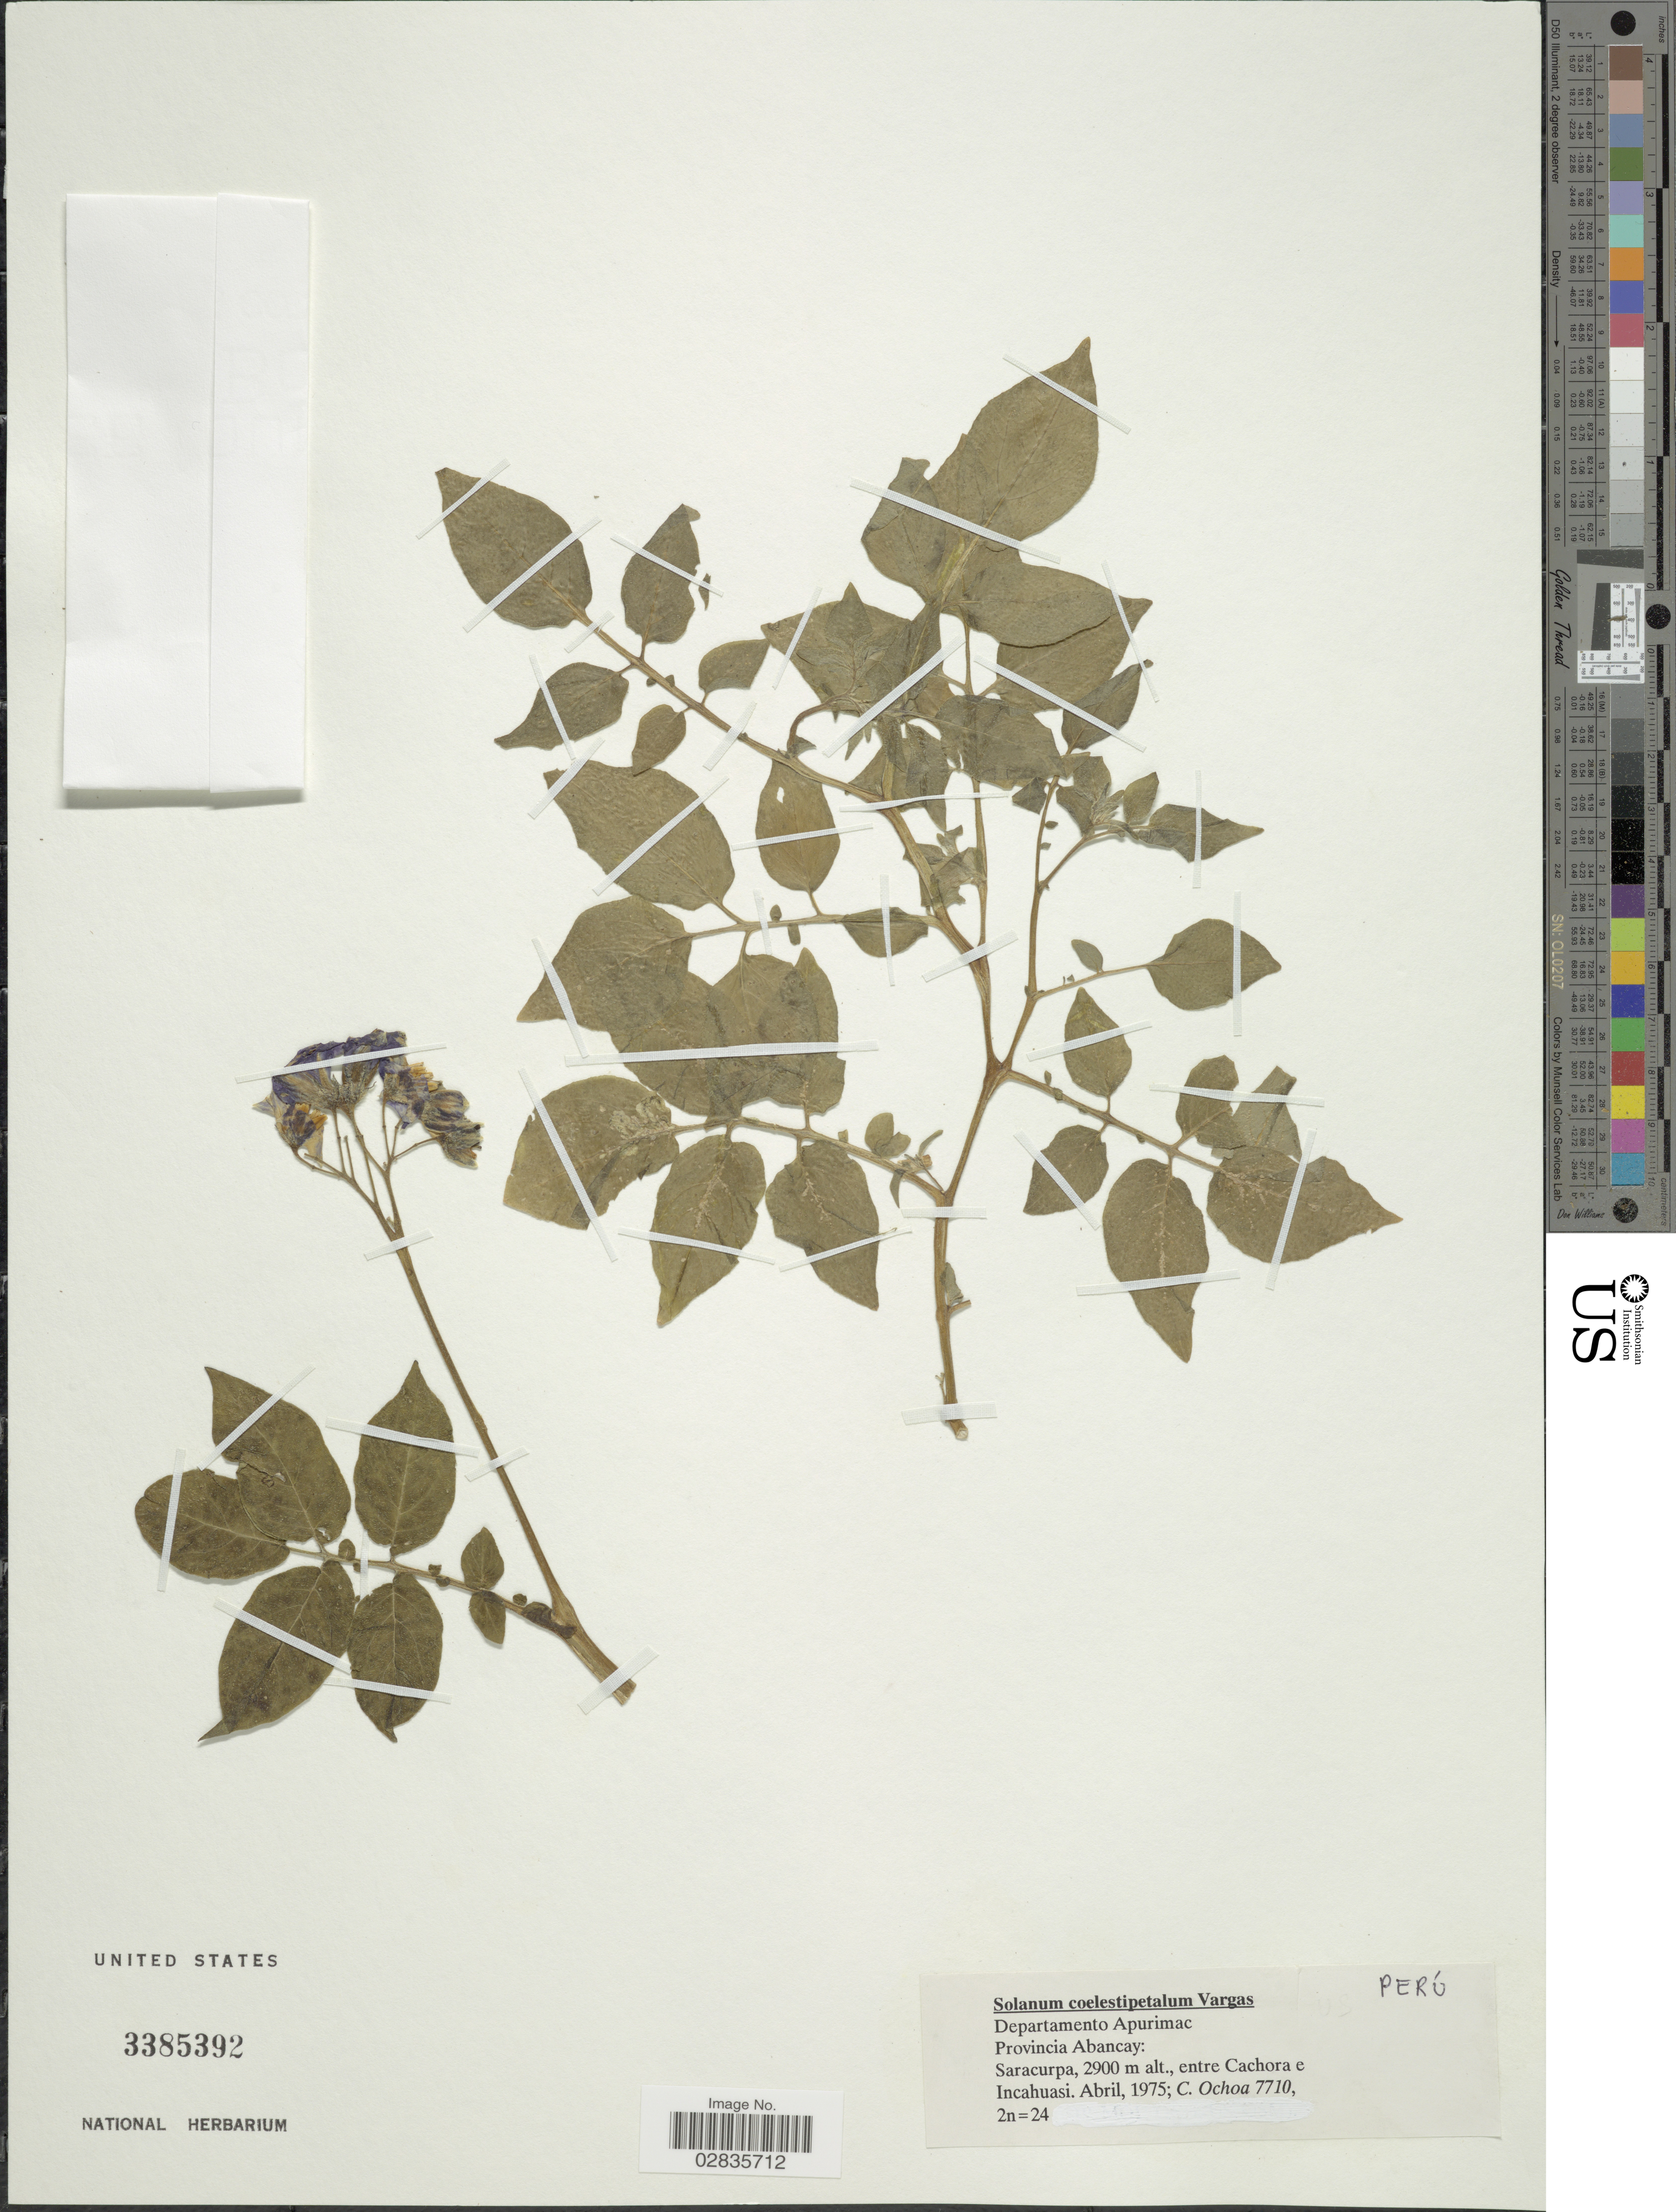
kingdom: Plantae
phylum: Tracheophyta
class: Magnoliopsida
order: Solanales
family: Solanaceae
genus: Solanum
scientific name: Solanum coelestispetalum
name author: Vargas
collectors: C. Ochoa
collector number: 7710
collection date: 1975-04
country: Peru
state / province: Apurímac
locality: Departamento Apurimac, Provincia Abancay, Saracurpa, entre Cachora e Incahuasi.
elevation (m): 2900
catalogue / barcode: US 3385392